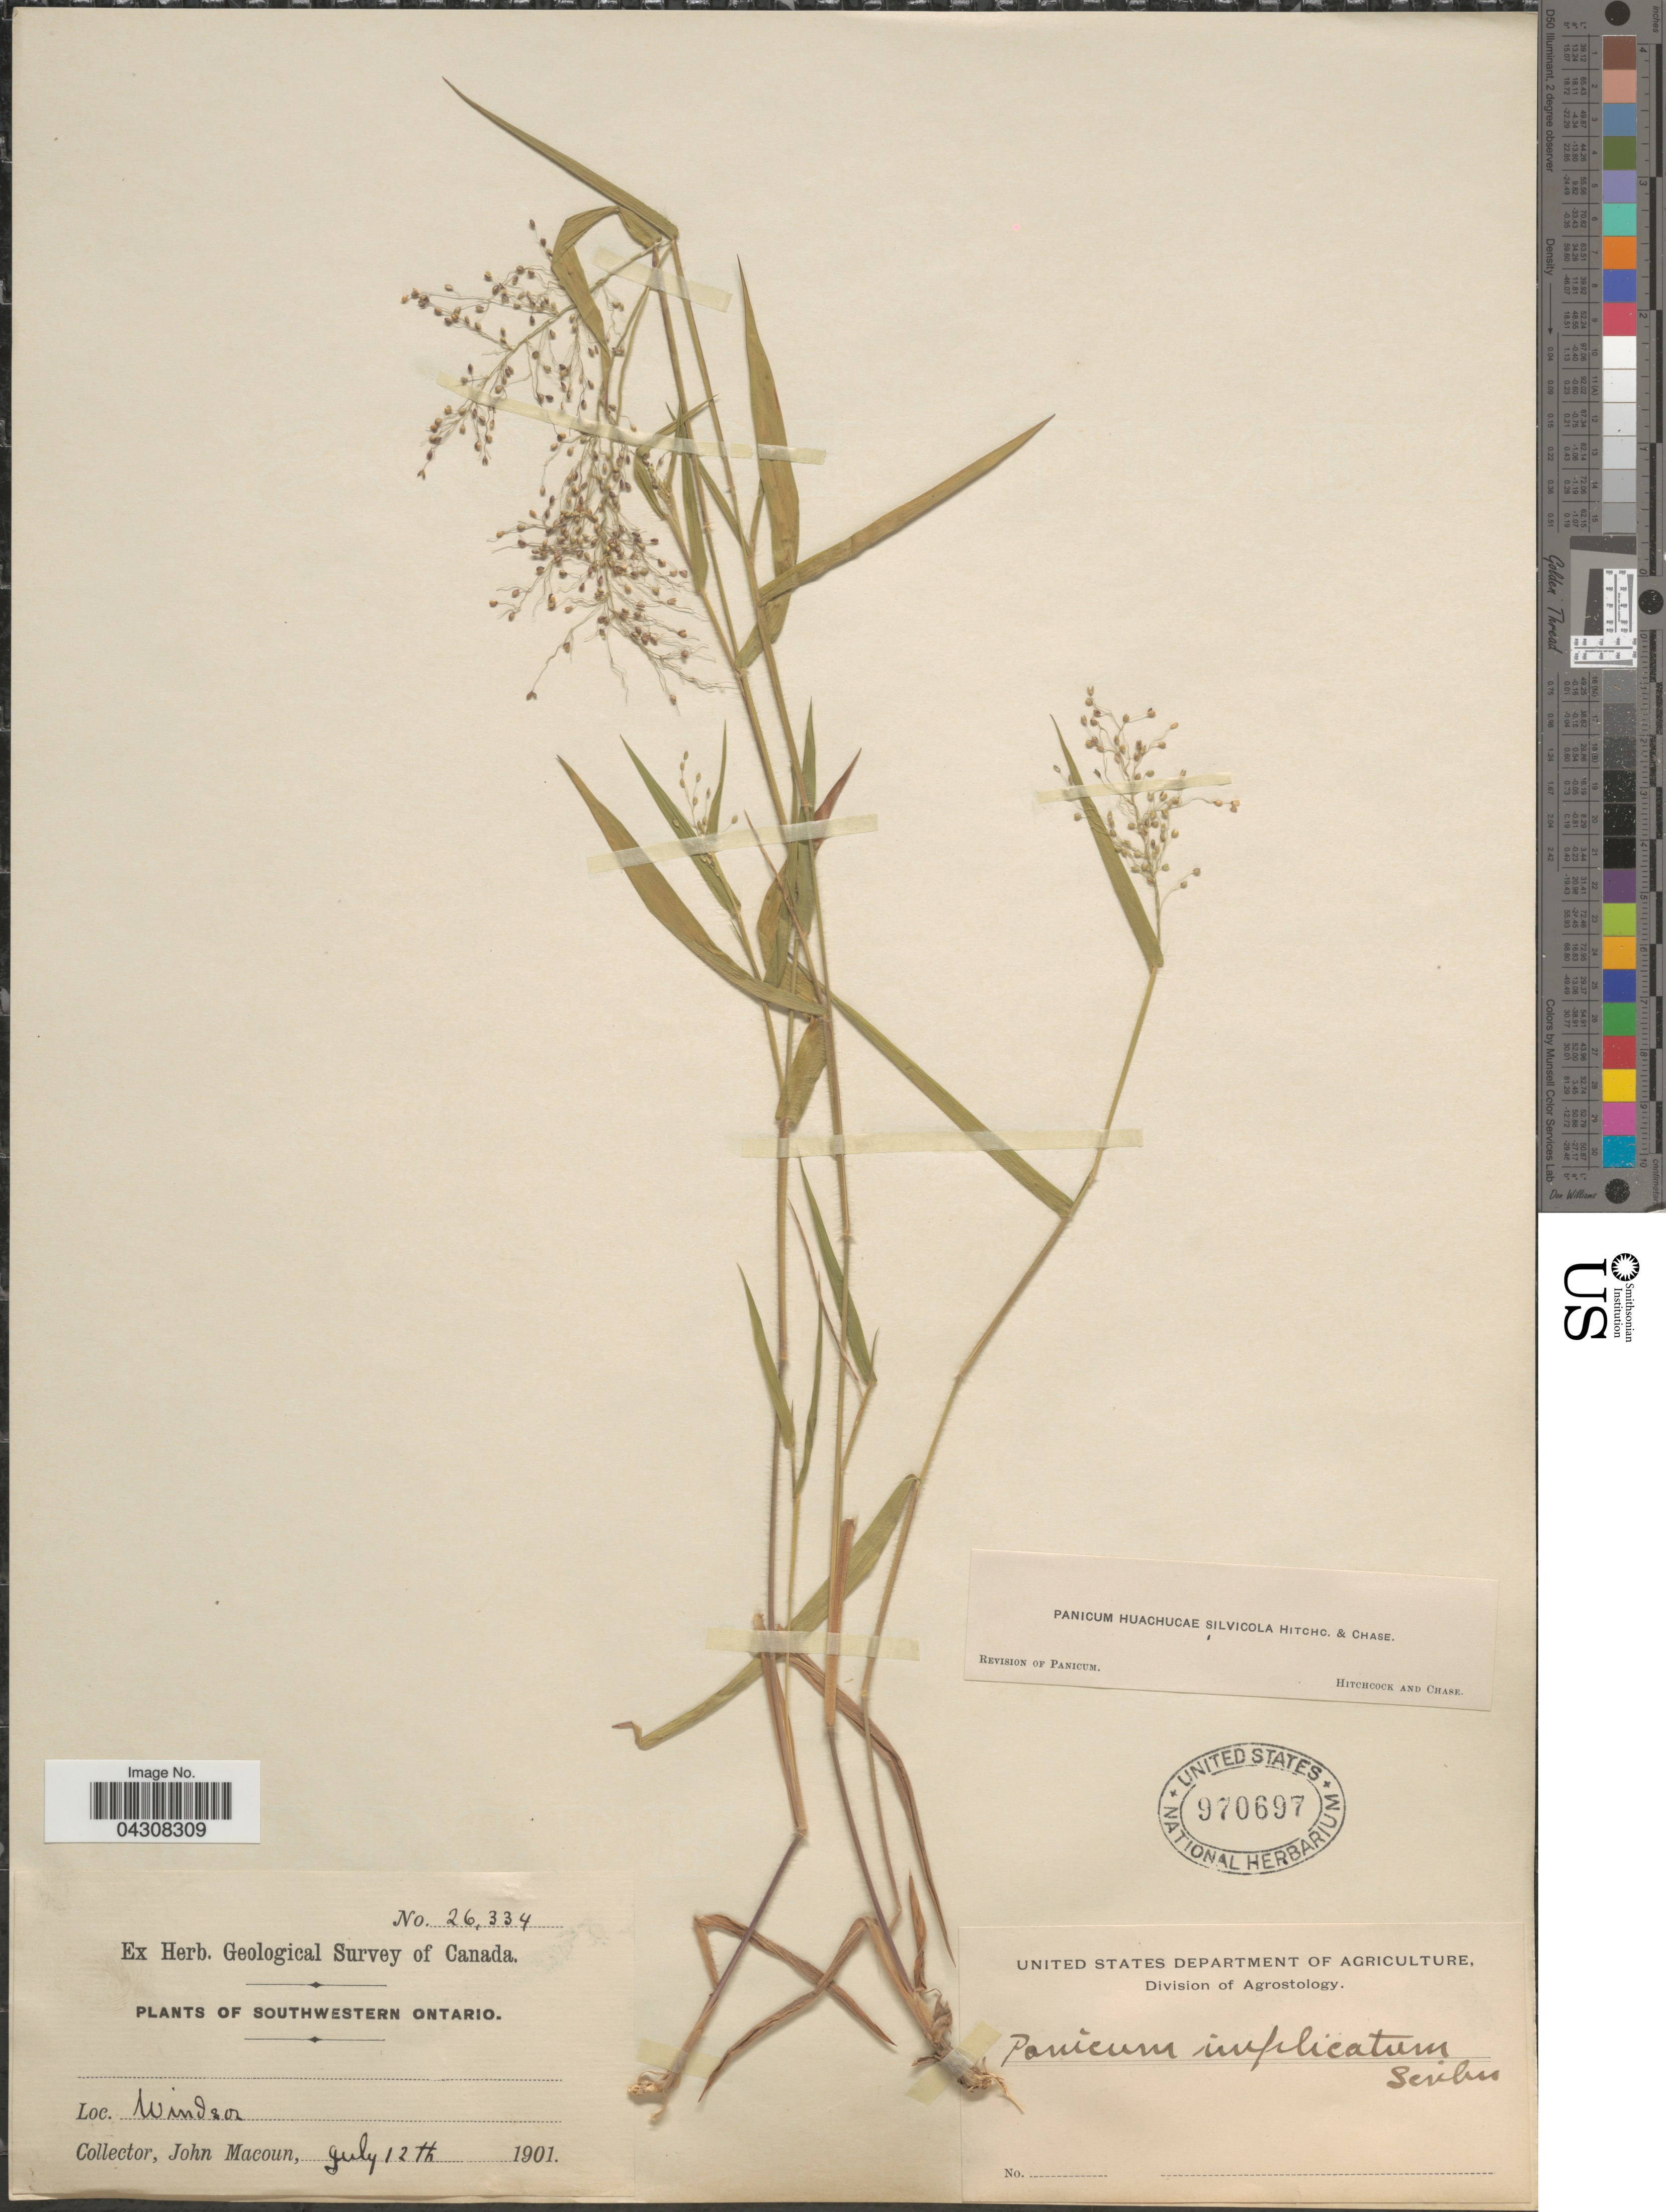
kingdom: Plantae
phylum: Tracheophyta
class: Liliopsida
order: Poales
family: Poaceae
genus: Dichanthelium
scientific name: Dichanthelium acuminatum var. acuminatum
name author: (Sw.) Gould & C.A. Clark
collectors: J. Macoun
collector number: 26334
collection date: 1901-07-12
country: Canada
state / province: Ontario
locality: Geological Survey of Canada. Southwestern Ontario. Windsor.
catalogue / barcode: US 970697